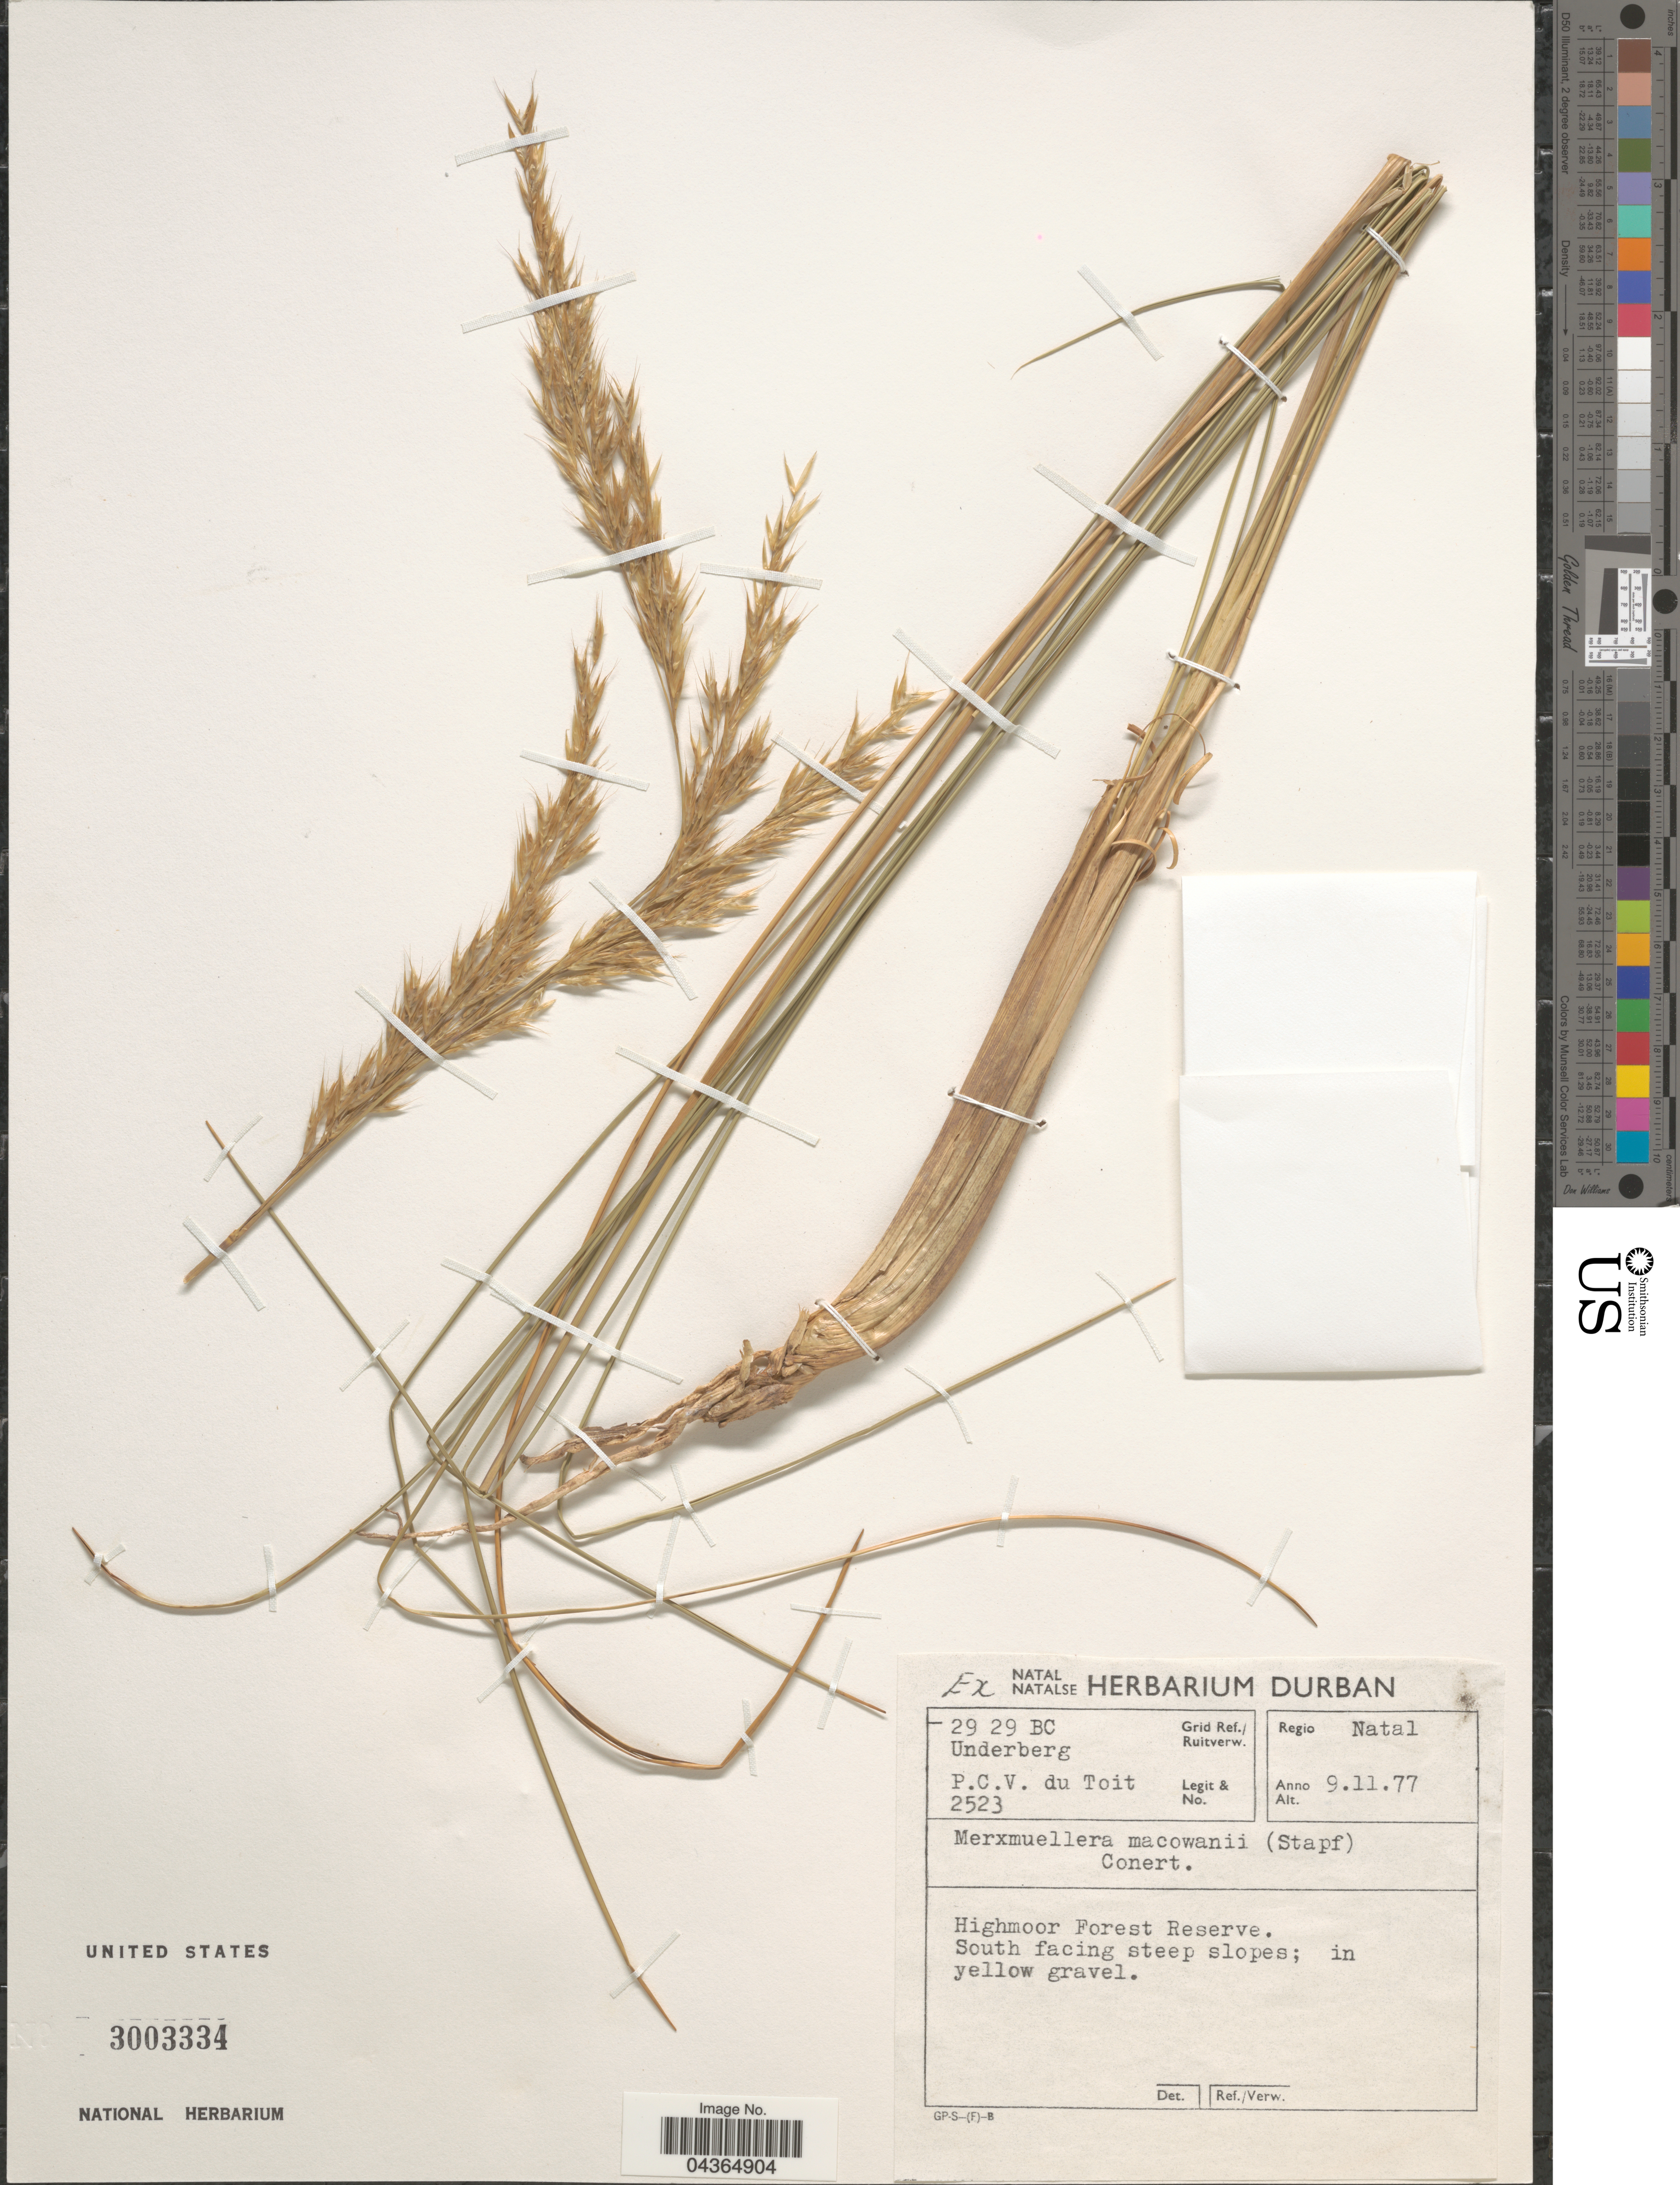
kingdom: Plantae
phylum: Tracheophyta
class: Liliopsida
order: Poales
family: Poaceae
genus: Merxmuellera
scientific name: Merxmuellera macowanii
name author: (Stapf) Conert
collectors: P. Du Toit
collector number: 2523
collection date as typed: Transcribed d/m/y: 9/11/77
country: South Africa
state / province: KwaZulu-Natal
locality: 29 29 BC Underberg Grid Ref./Ruitverw. Regio Natal. Highmoor Forest Reserve. South facing steep slopes.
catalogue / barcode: US 3003334